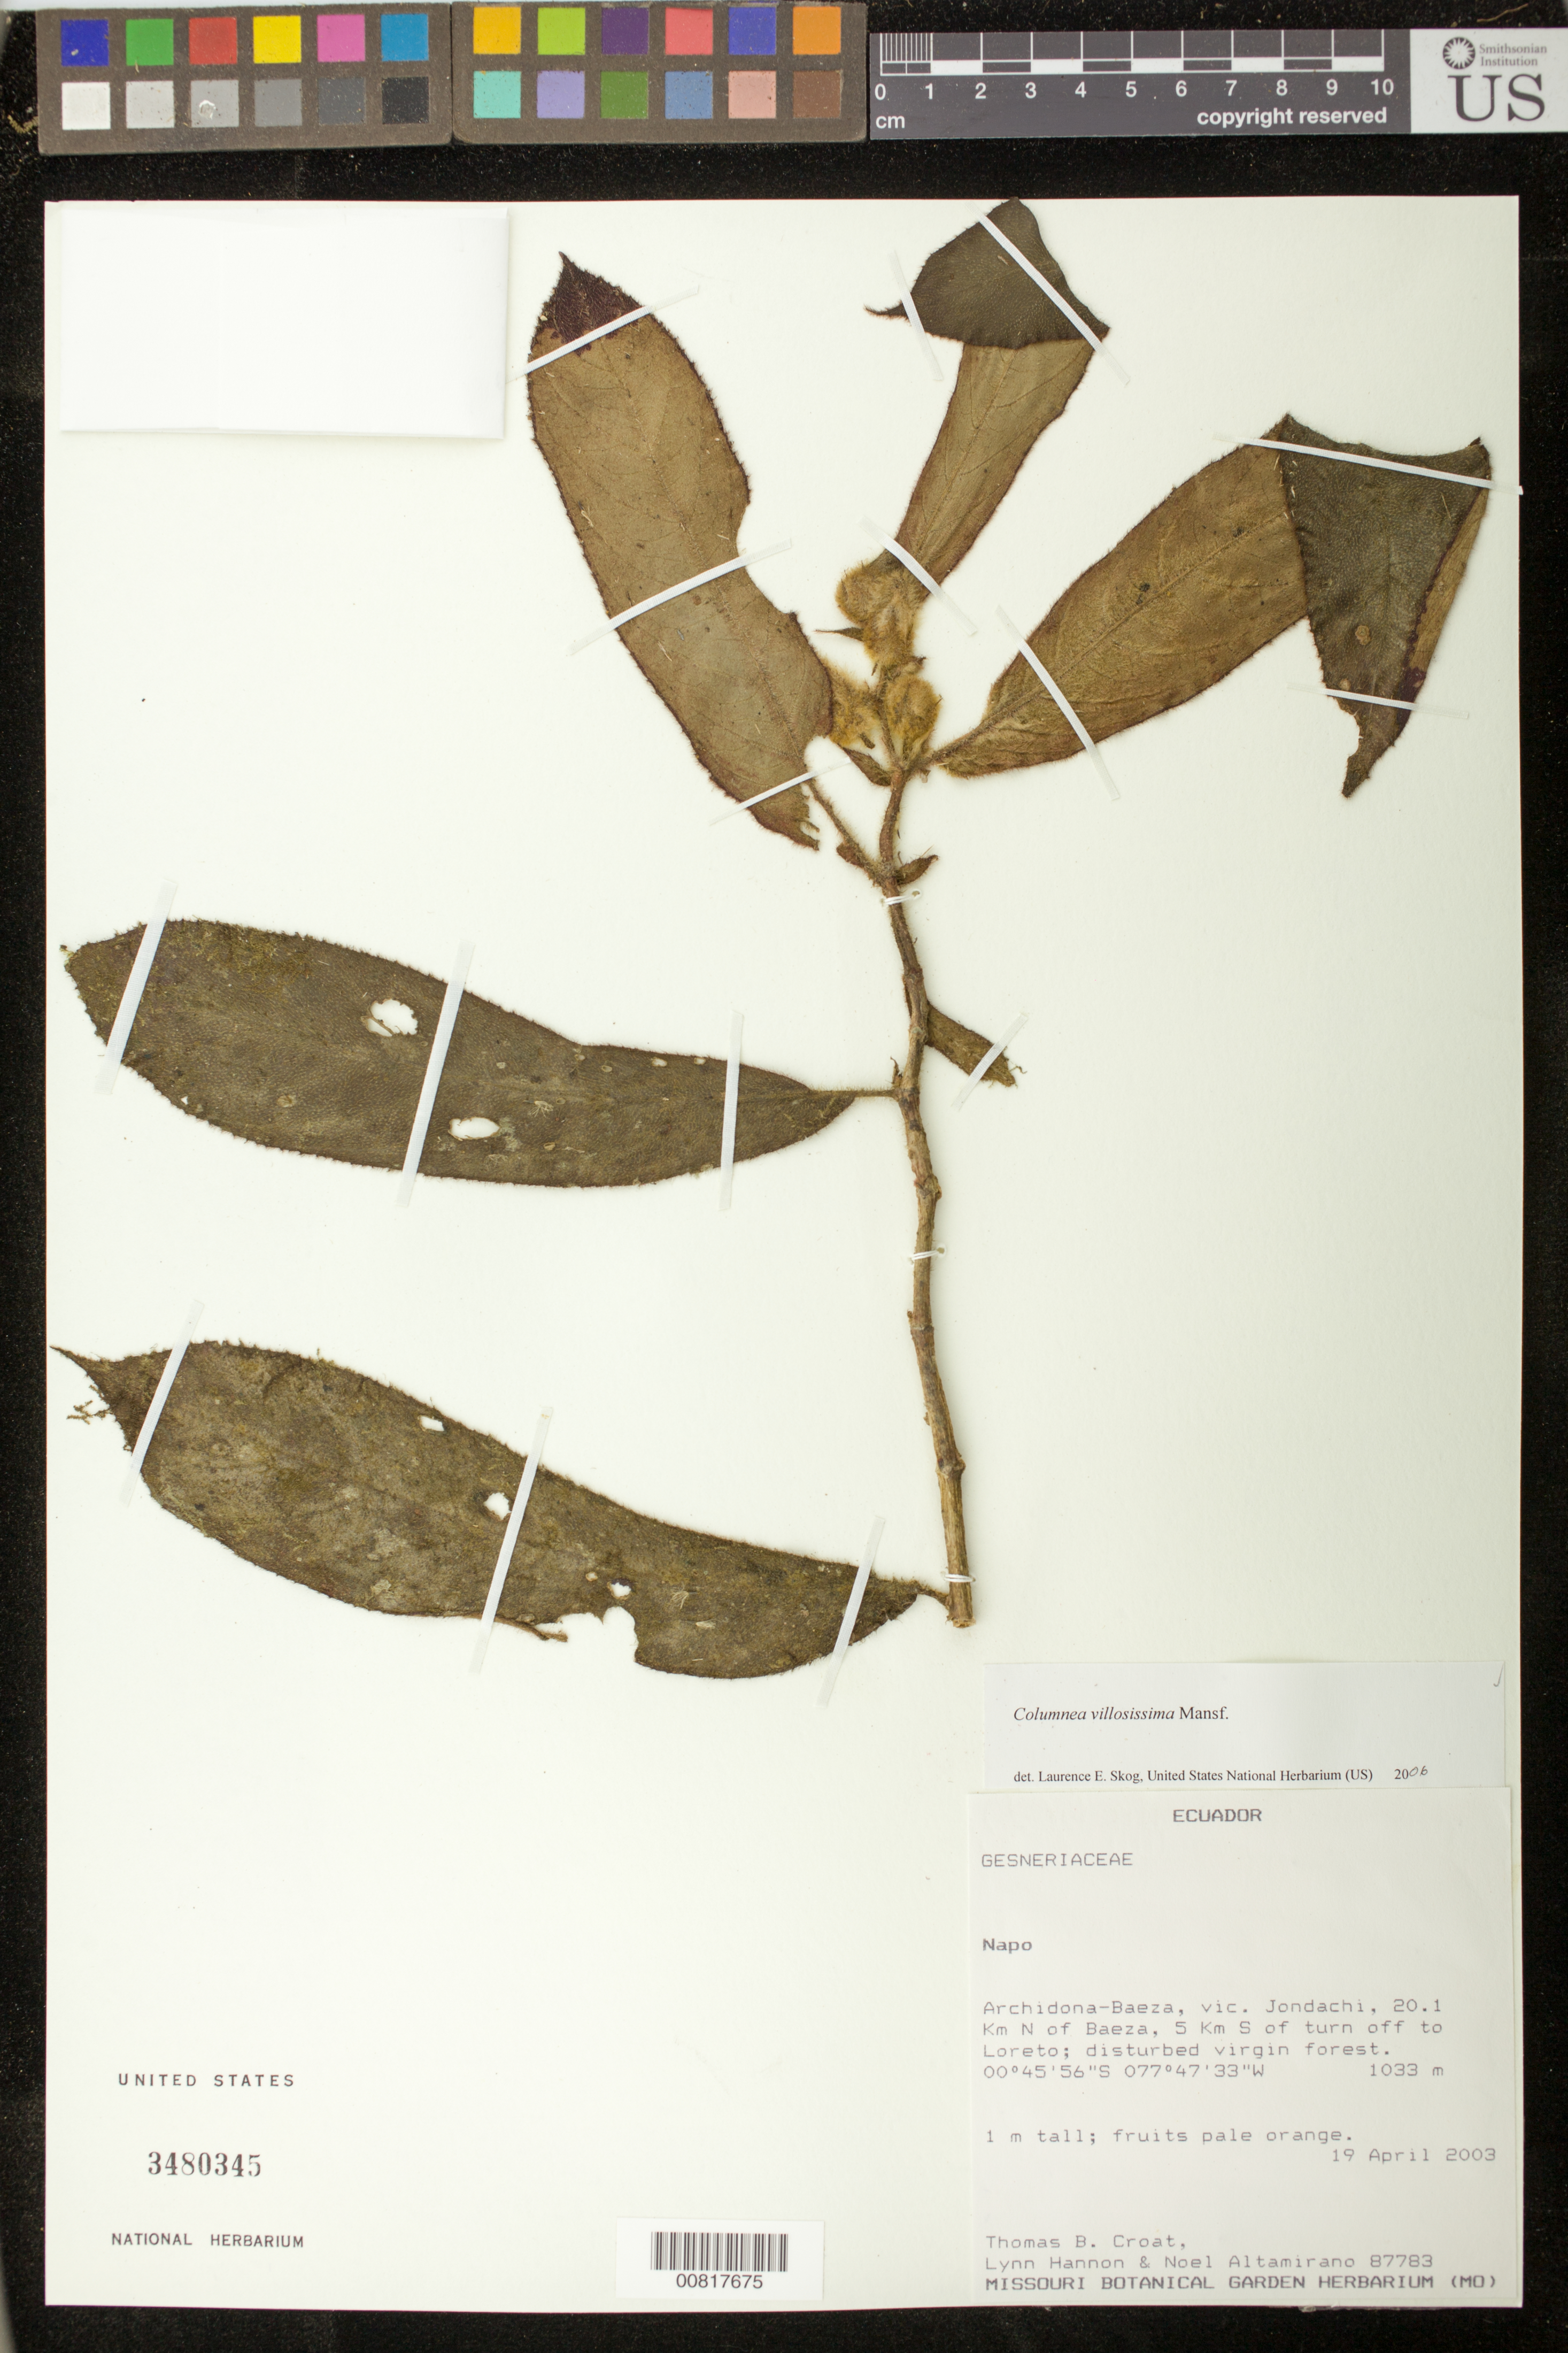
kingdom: Plantae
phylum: Tracheophyta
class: Magnoliopsida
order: Lamiales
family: Gesneriaceae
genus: Columnea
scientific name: Columnea villosissima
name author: Mansf.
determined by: Skog, Laurence E.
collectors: T. B. Croat, L. Hannon & N. Altamirano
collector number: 87783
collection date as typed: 19 Apr 2003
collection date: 2003-04-19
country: Ecuador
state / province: Napo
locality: Archidona-Baeza, vic. Jondachi, 20.1 km N of Baeza, 5 km S of turn off to Loreto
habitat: Disturbed virgin forest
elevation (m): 1033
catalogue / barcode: US 3480345